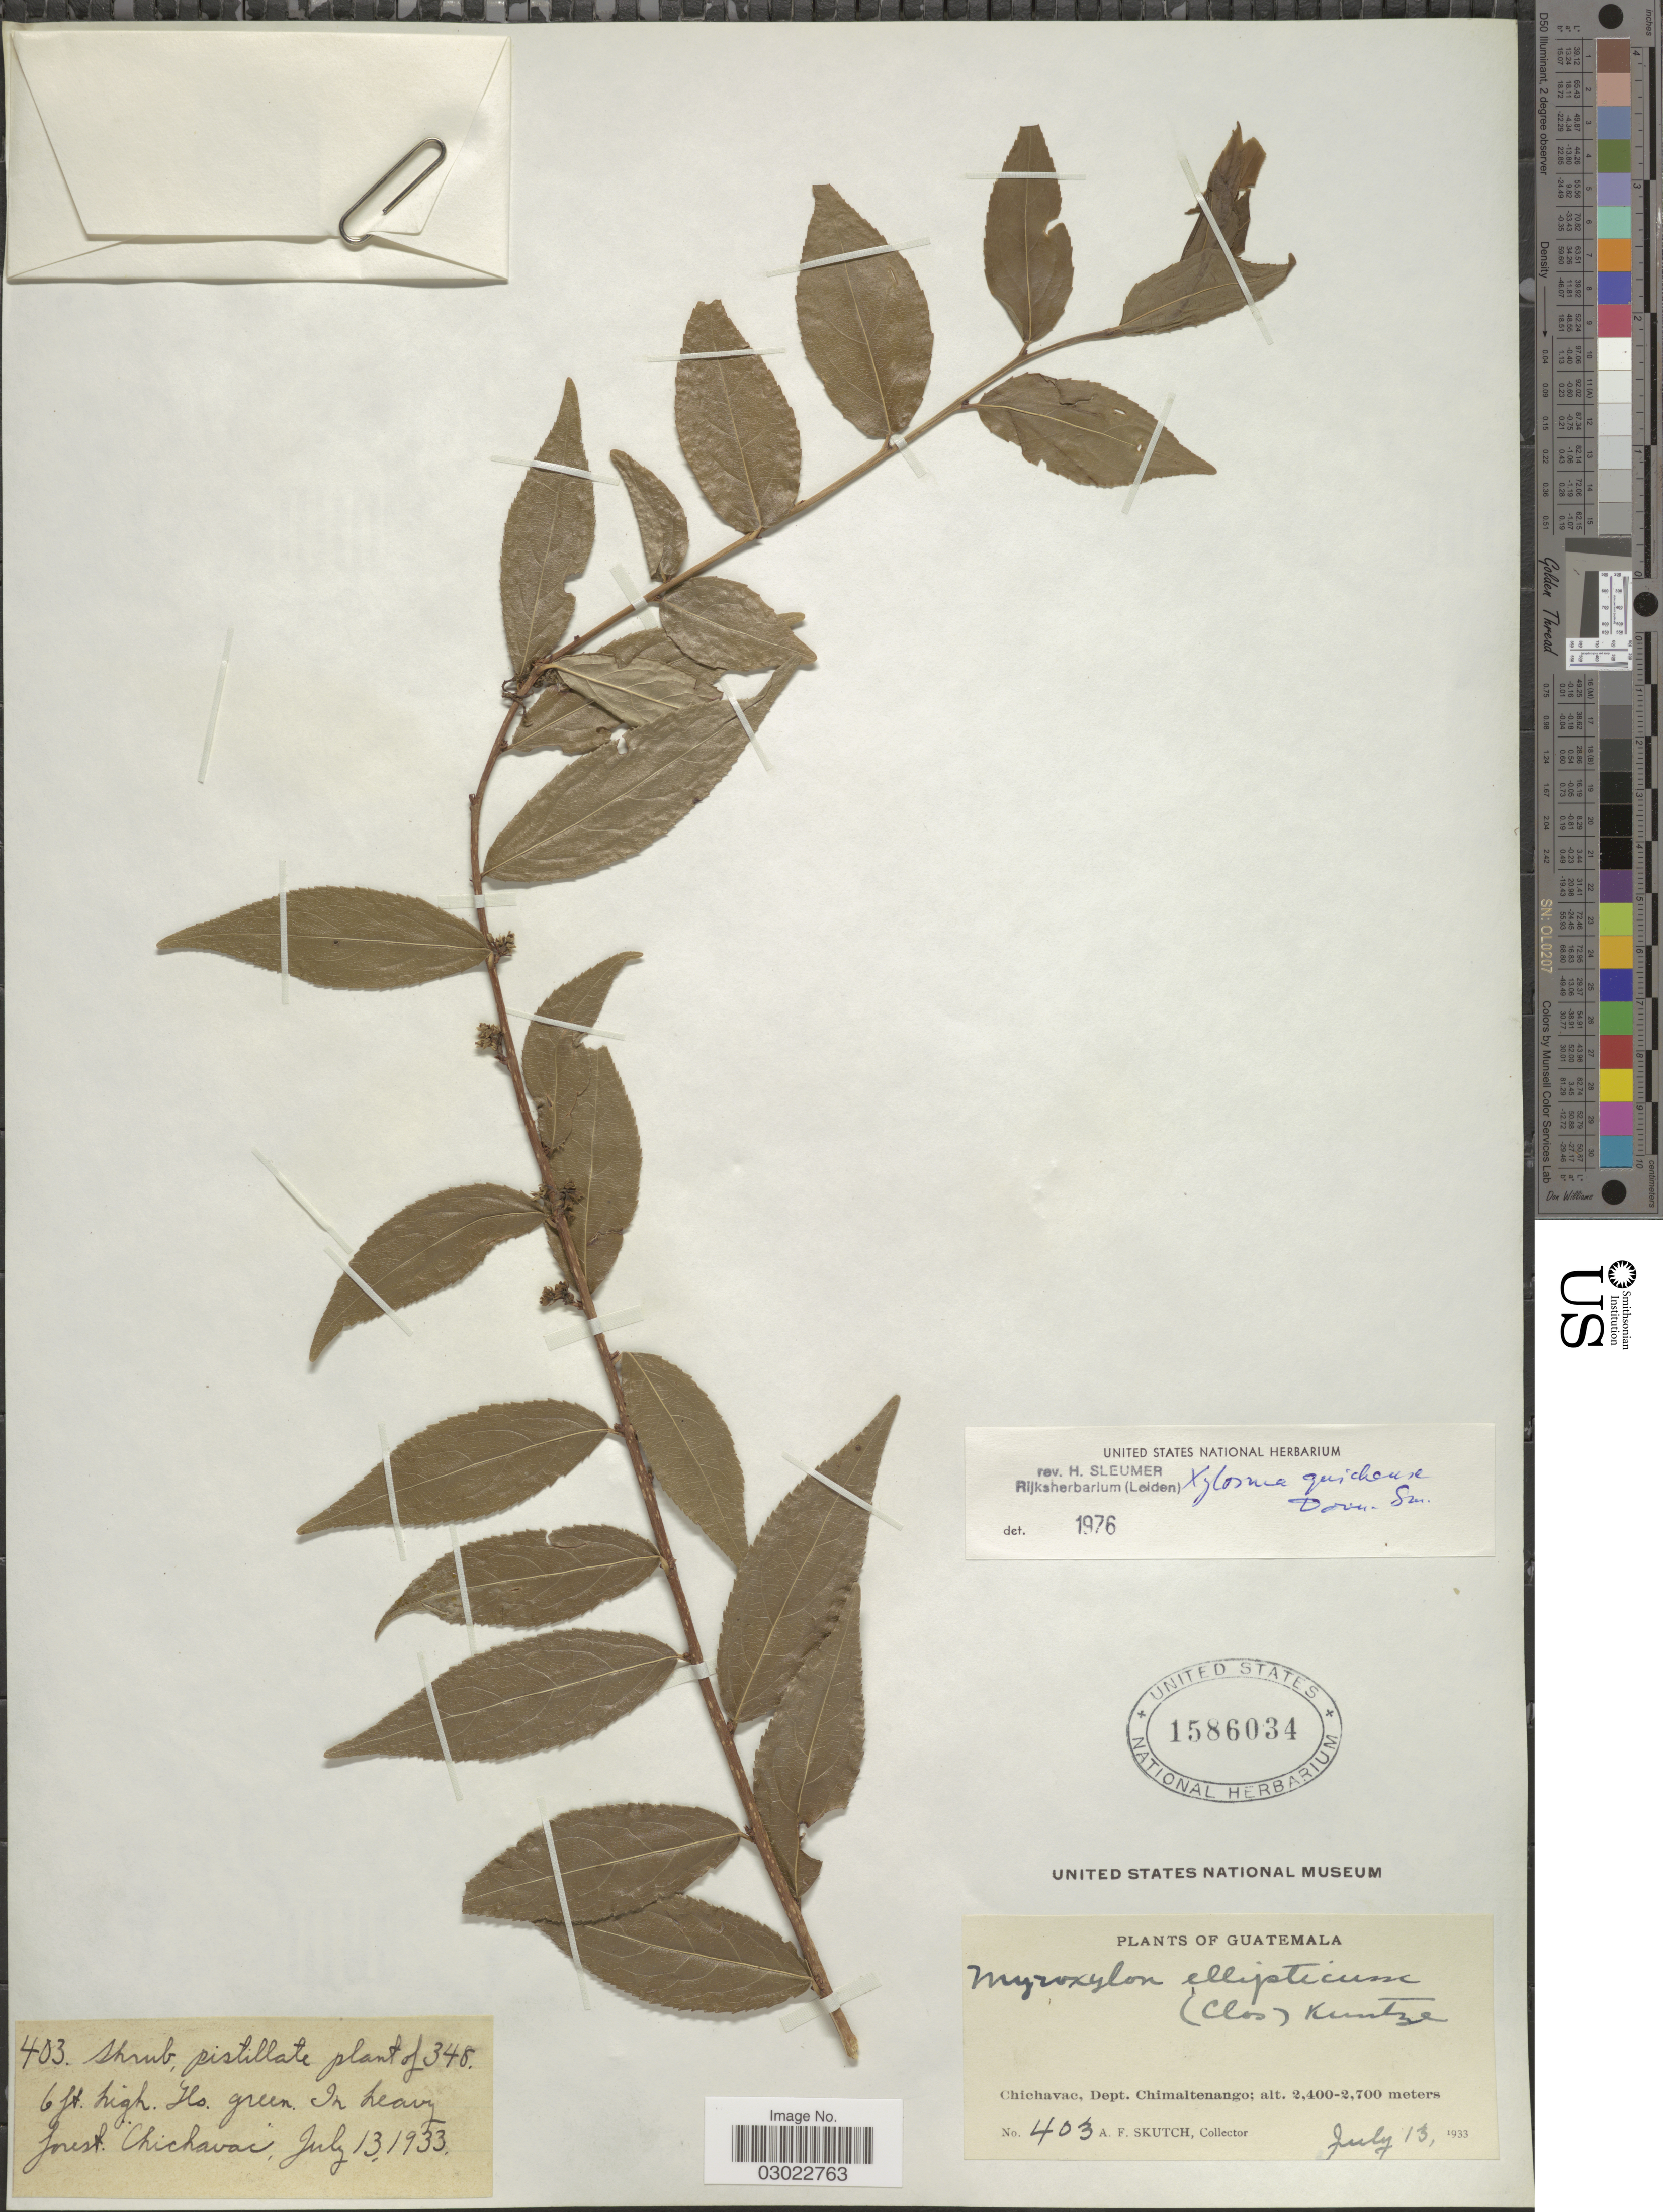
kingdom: Plantae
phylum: Tracheophyta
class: Magnoliopsida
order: Malpighiales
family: Salicaceae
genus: Xylosma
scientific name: Xylosma quichensis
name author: Donn. Sm.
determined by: Sleumer, H. O.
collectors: A. F. Skutch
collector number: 403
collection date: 1933-07-13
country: Guatemala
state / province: Chimaltenango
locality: Chichavac, Dept. Chimaltenango. In heavy forest. Chichavac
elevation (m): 2400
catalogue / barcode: US 1586034